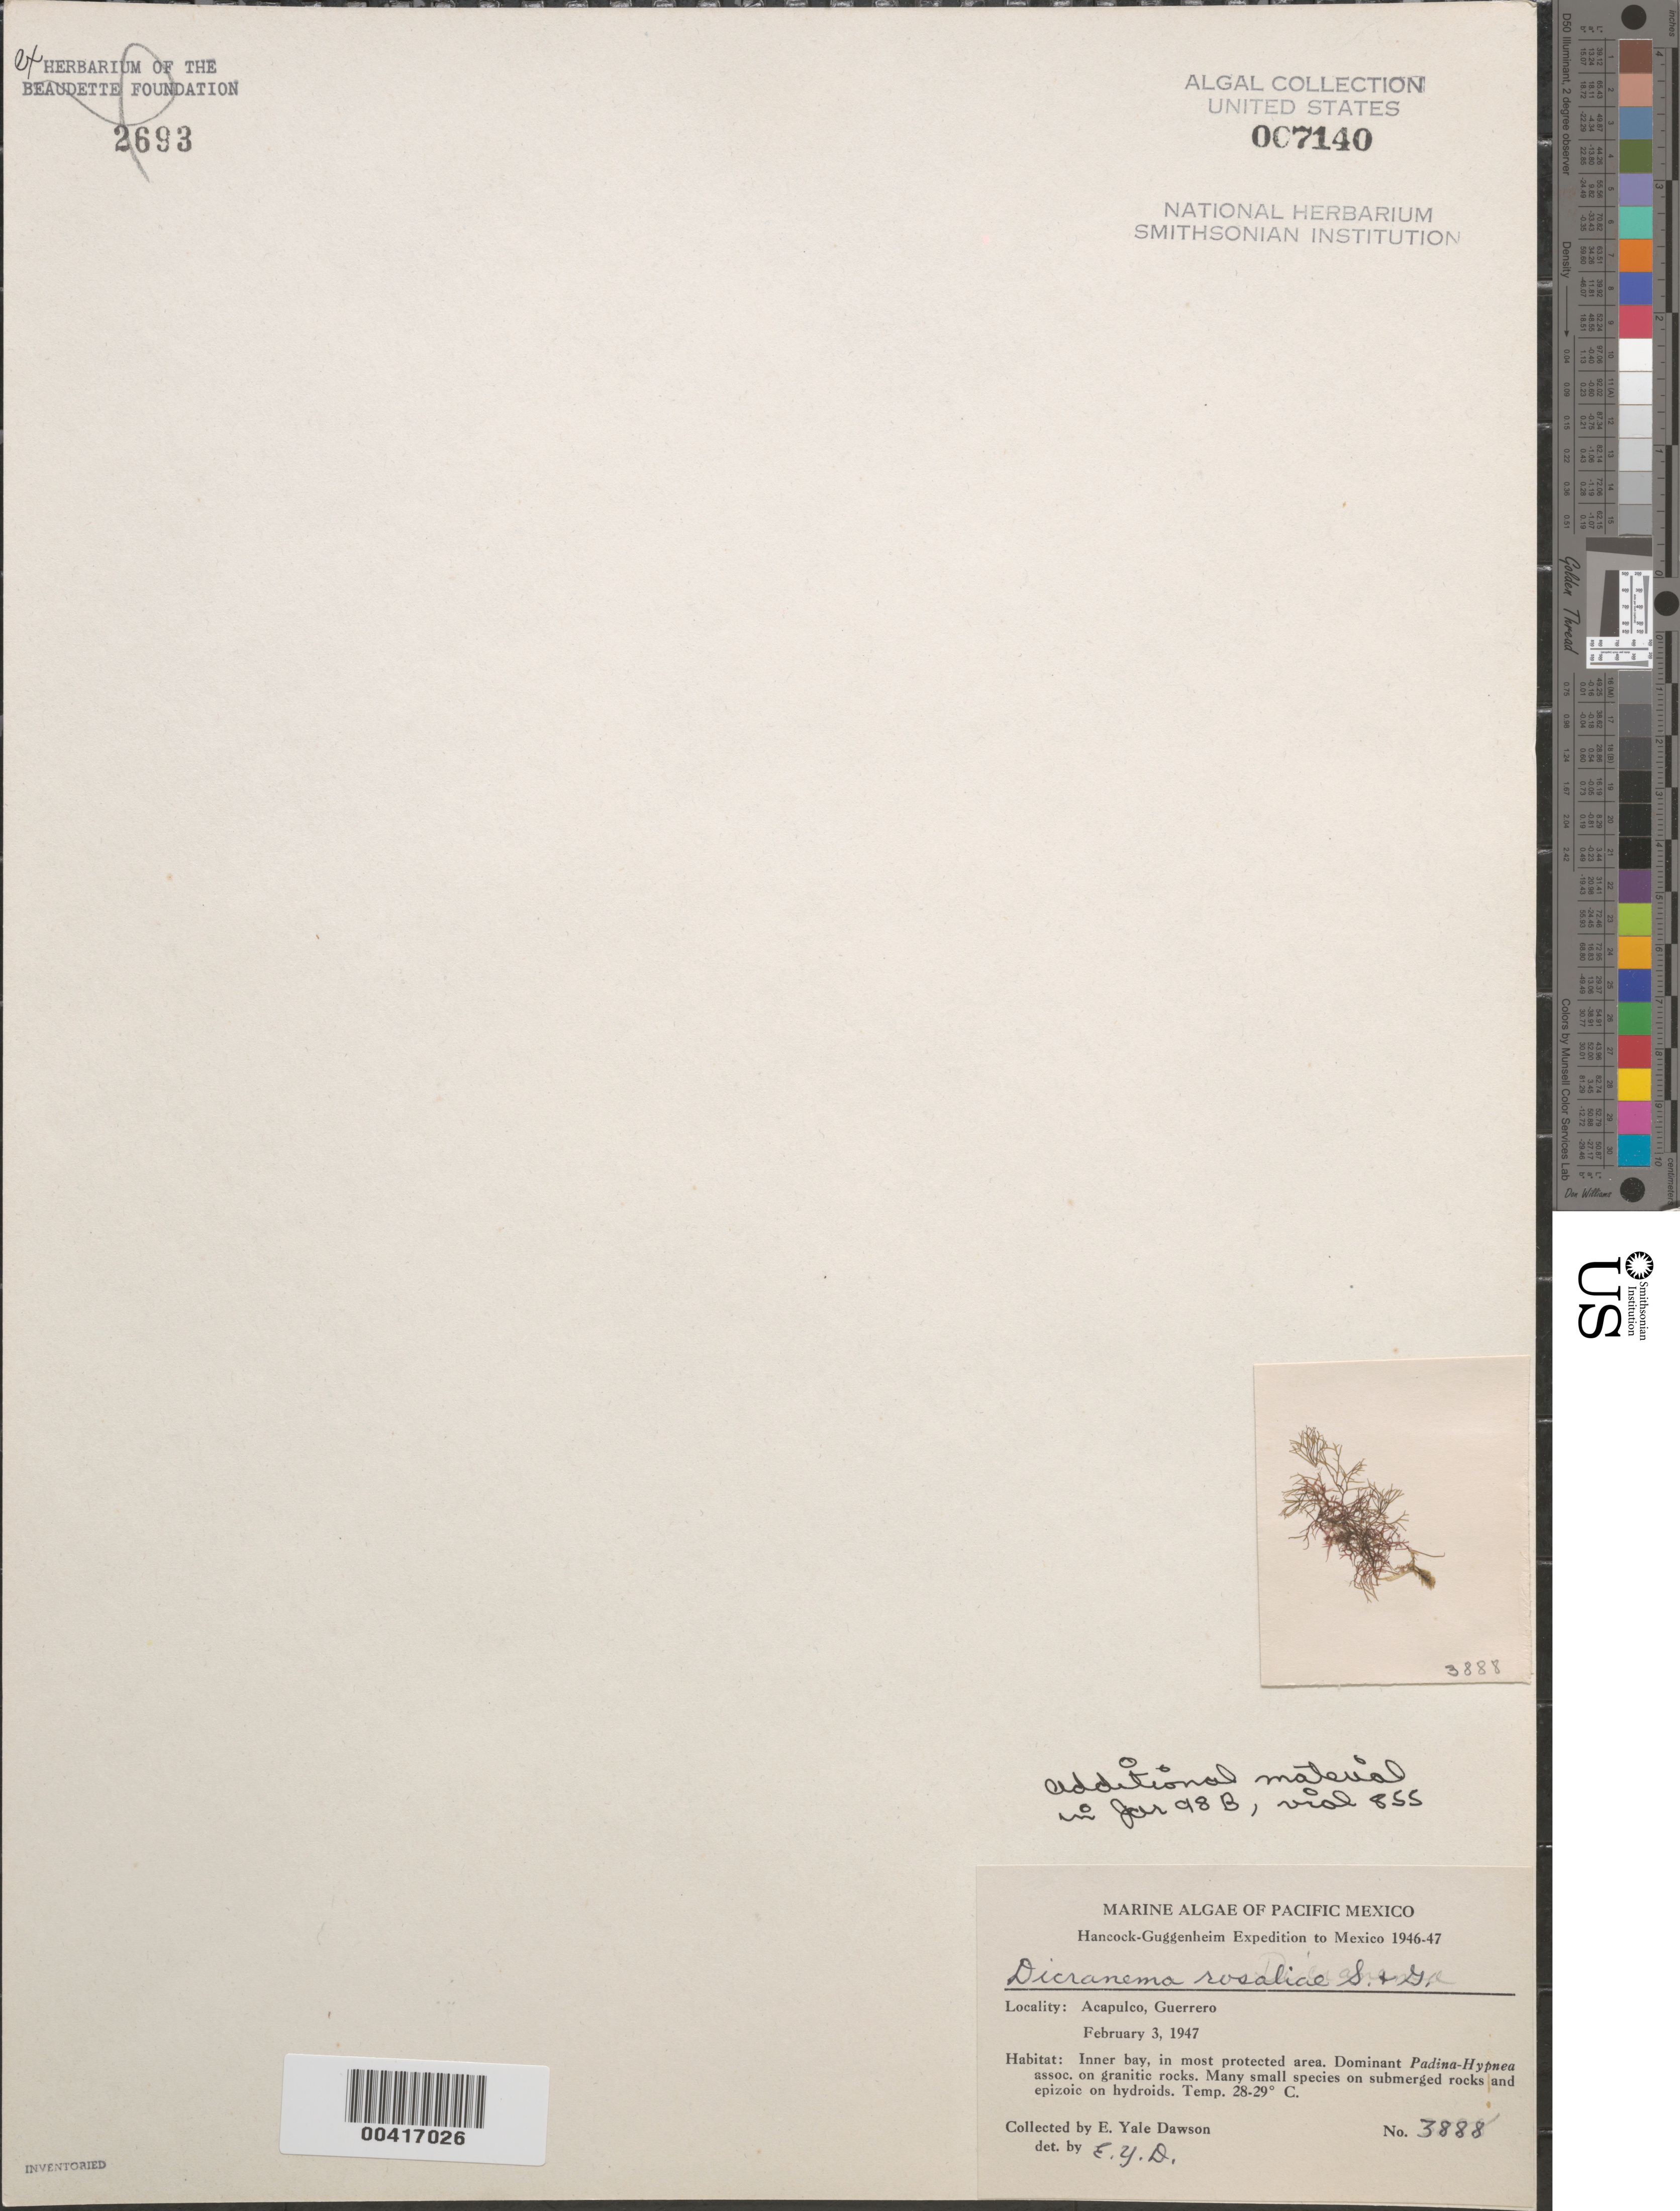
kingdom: Plantae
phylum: Rhodophyta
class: Florideophyceae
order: Gigartinales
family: Dicranemataceae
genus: Dicranema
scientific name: Dicranema rosaliae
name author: Setch. & N.L. Gardner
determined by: Dawson, E. Y.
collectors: E. Y. Dawson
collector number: EYD 3888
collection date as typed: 03 Feb 1947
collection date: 1947-02-03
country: Mexico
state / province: Guerrero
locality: Inner bay, Acapulco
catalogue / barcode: US 7140